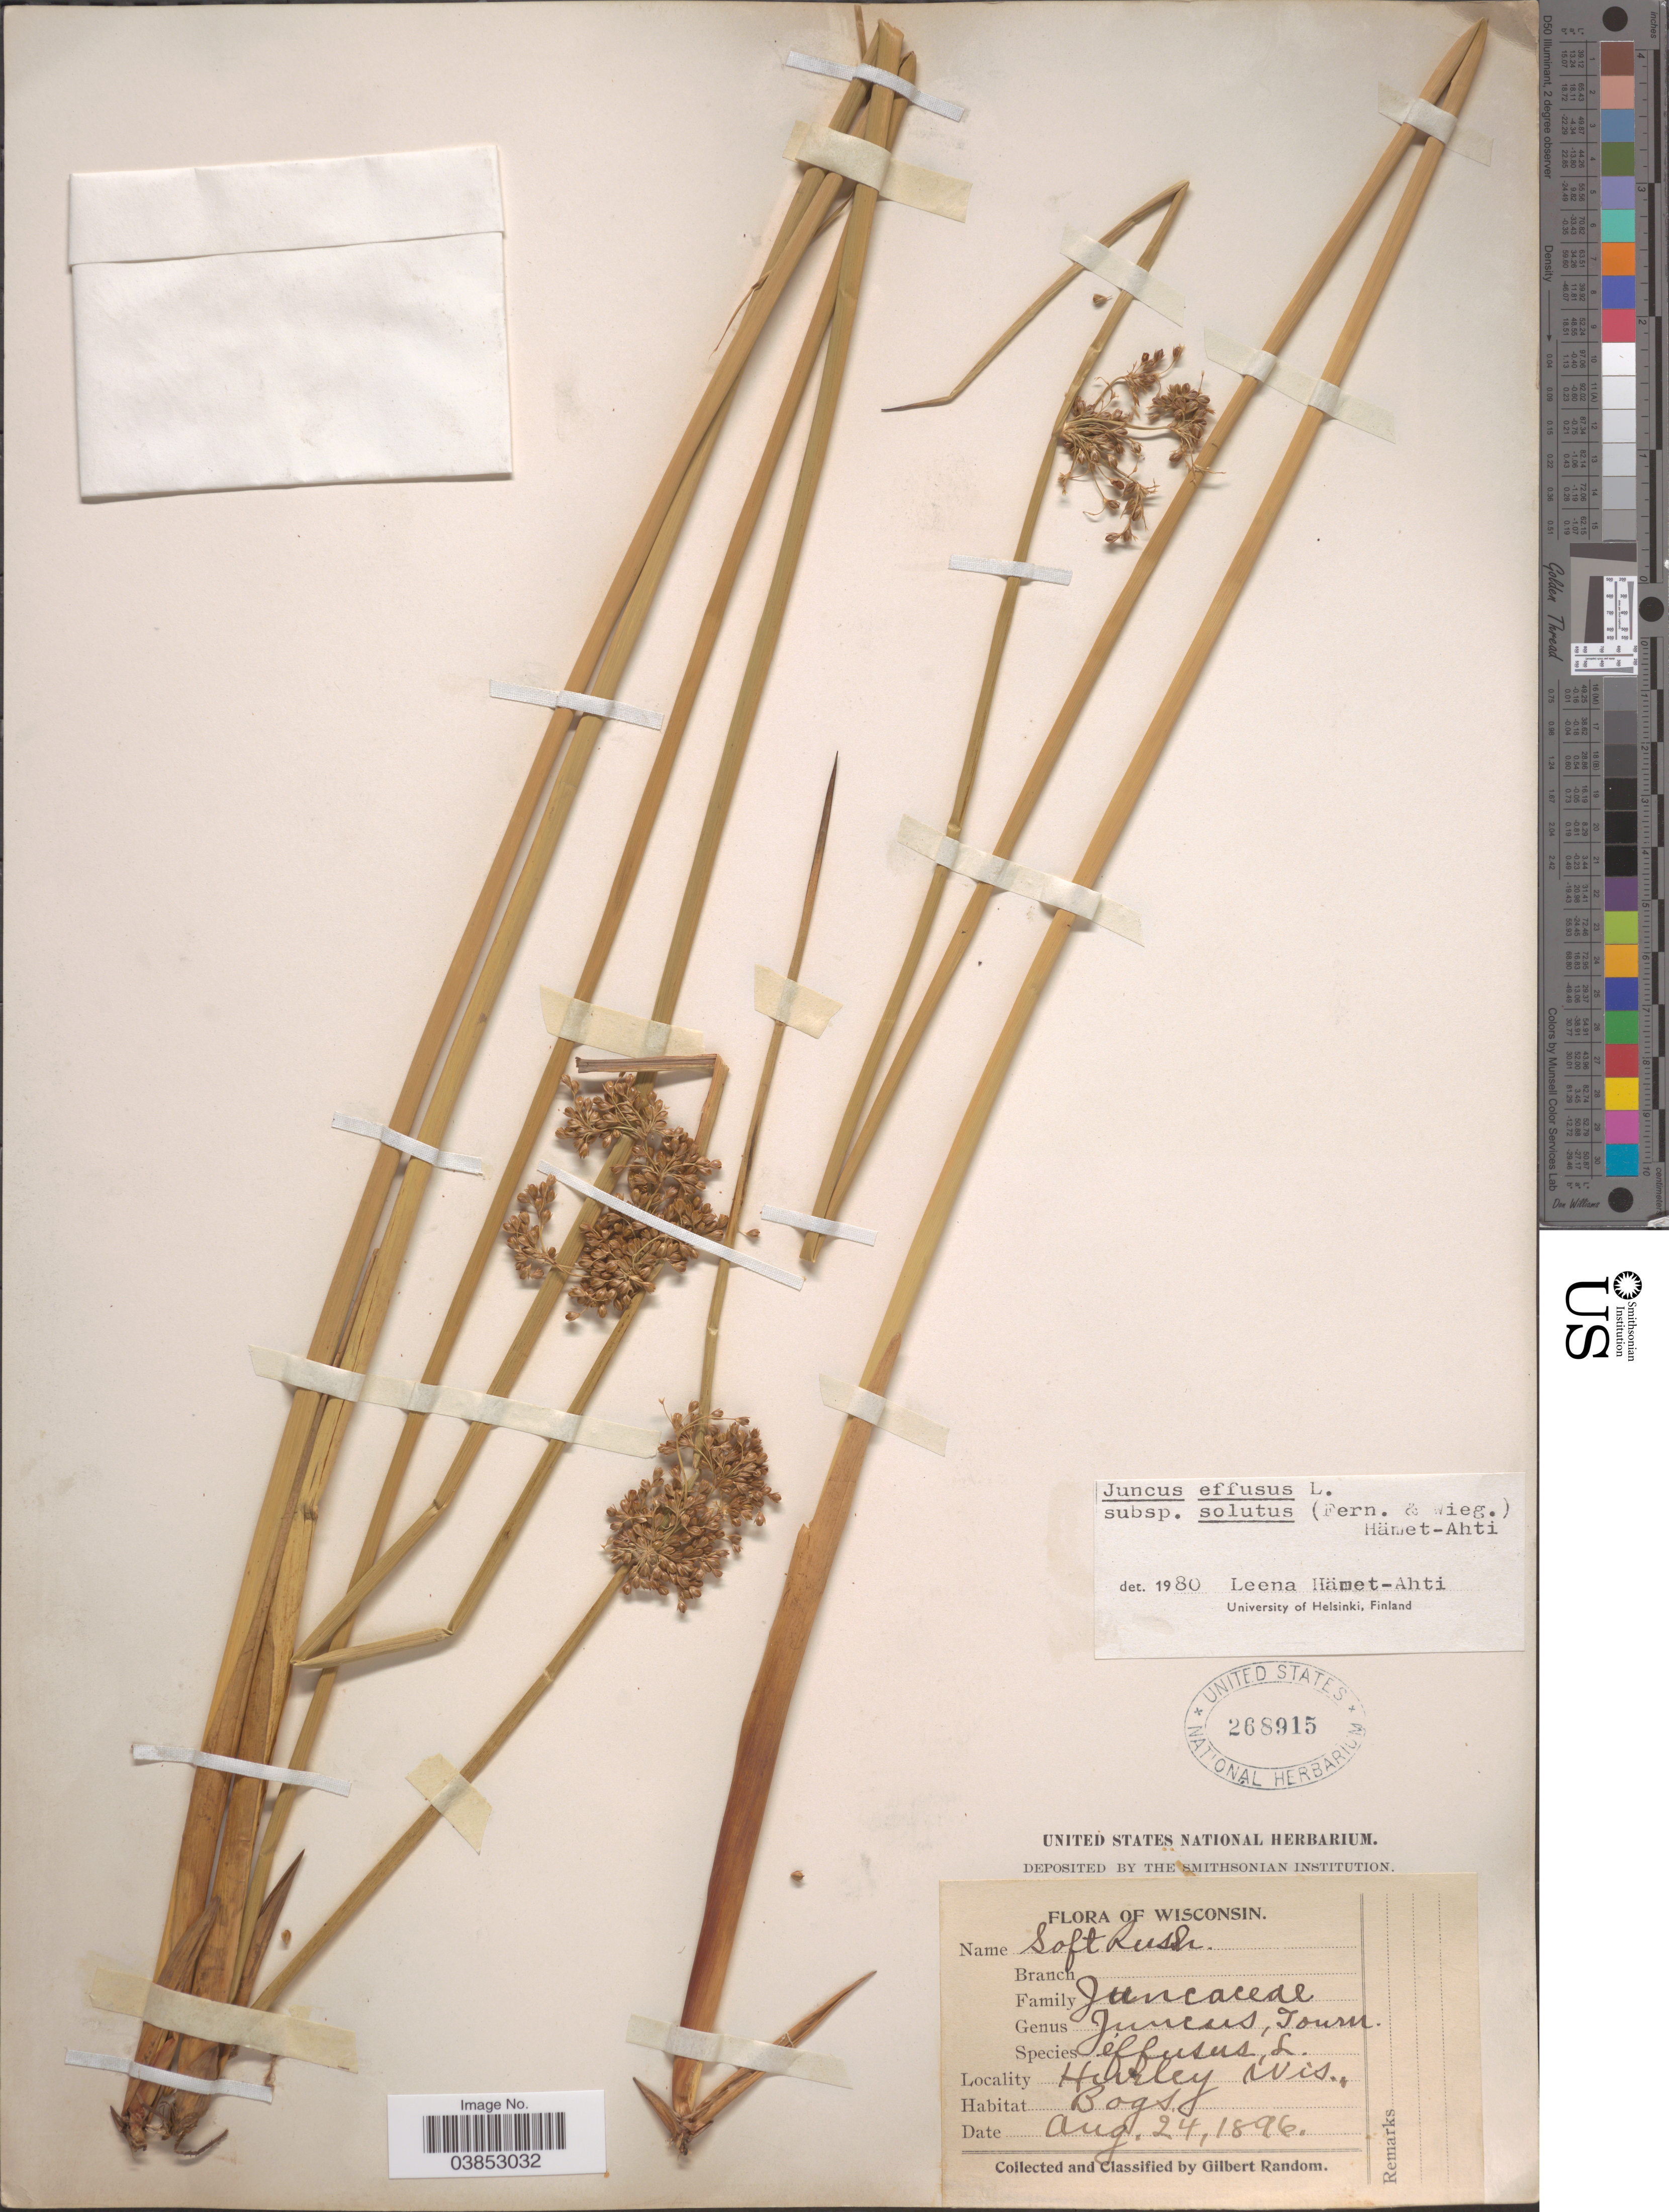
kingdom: Plantae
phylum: Tracheophyta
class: Liliopsida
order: Poales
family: Juncaceae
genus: Juncus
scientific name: Juncus effusus var. solutus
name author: Fernald & Wiegand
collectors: G. Random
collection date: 1896-08-24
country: United States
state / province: Wisconsin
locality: Hurley.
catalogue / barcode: US 268915